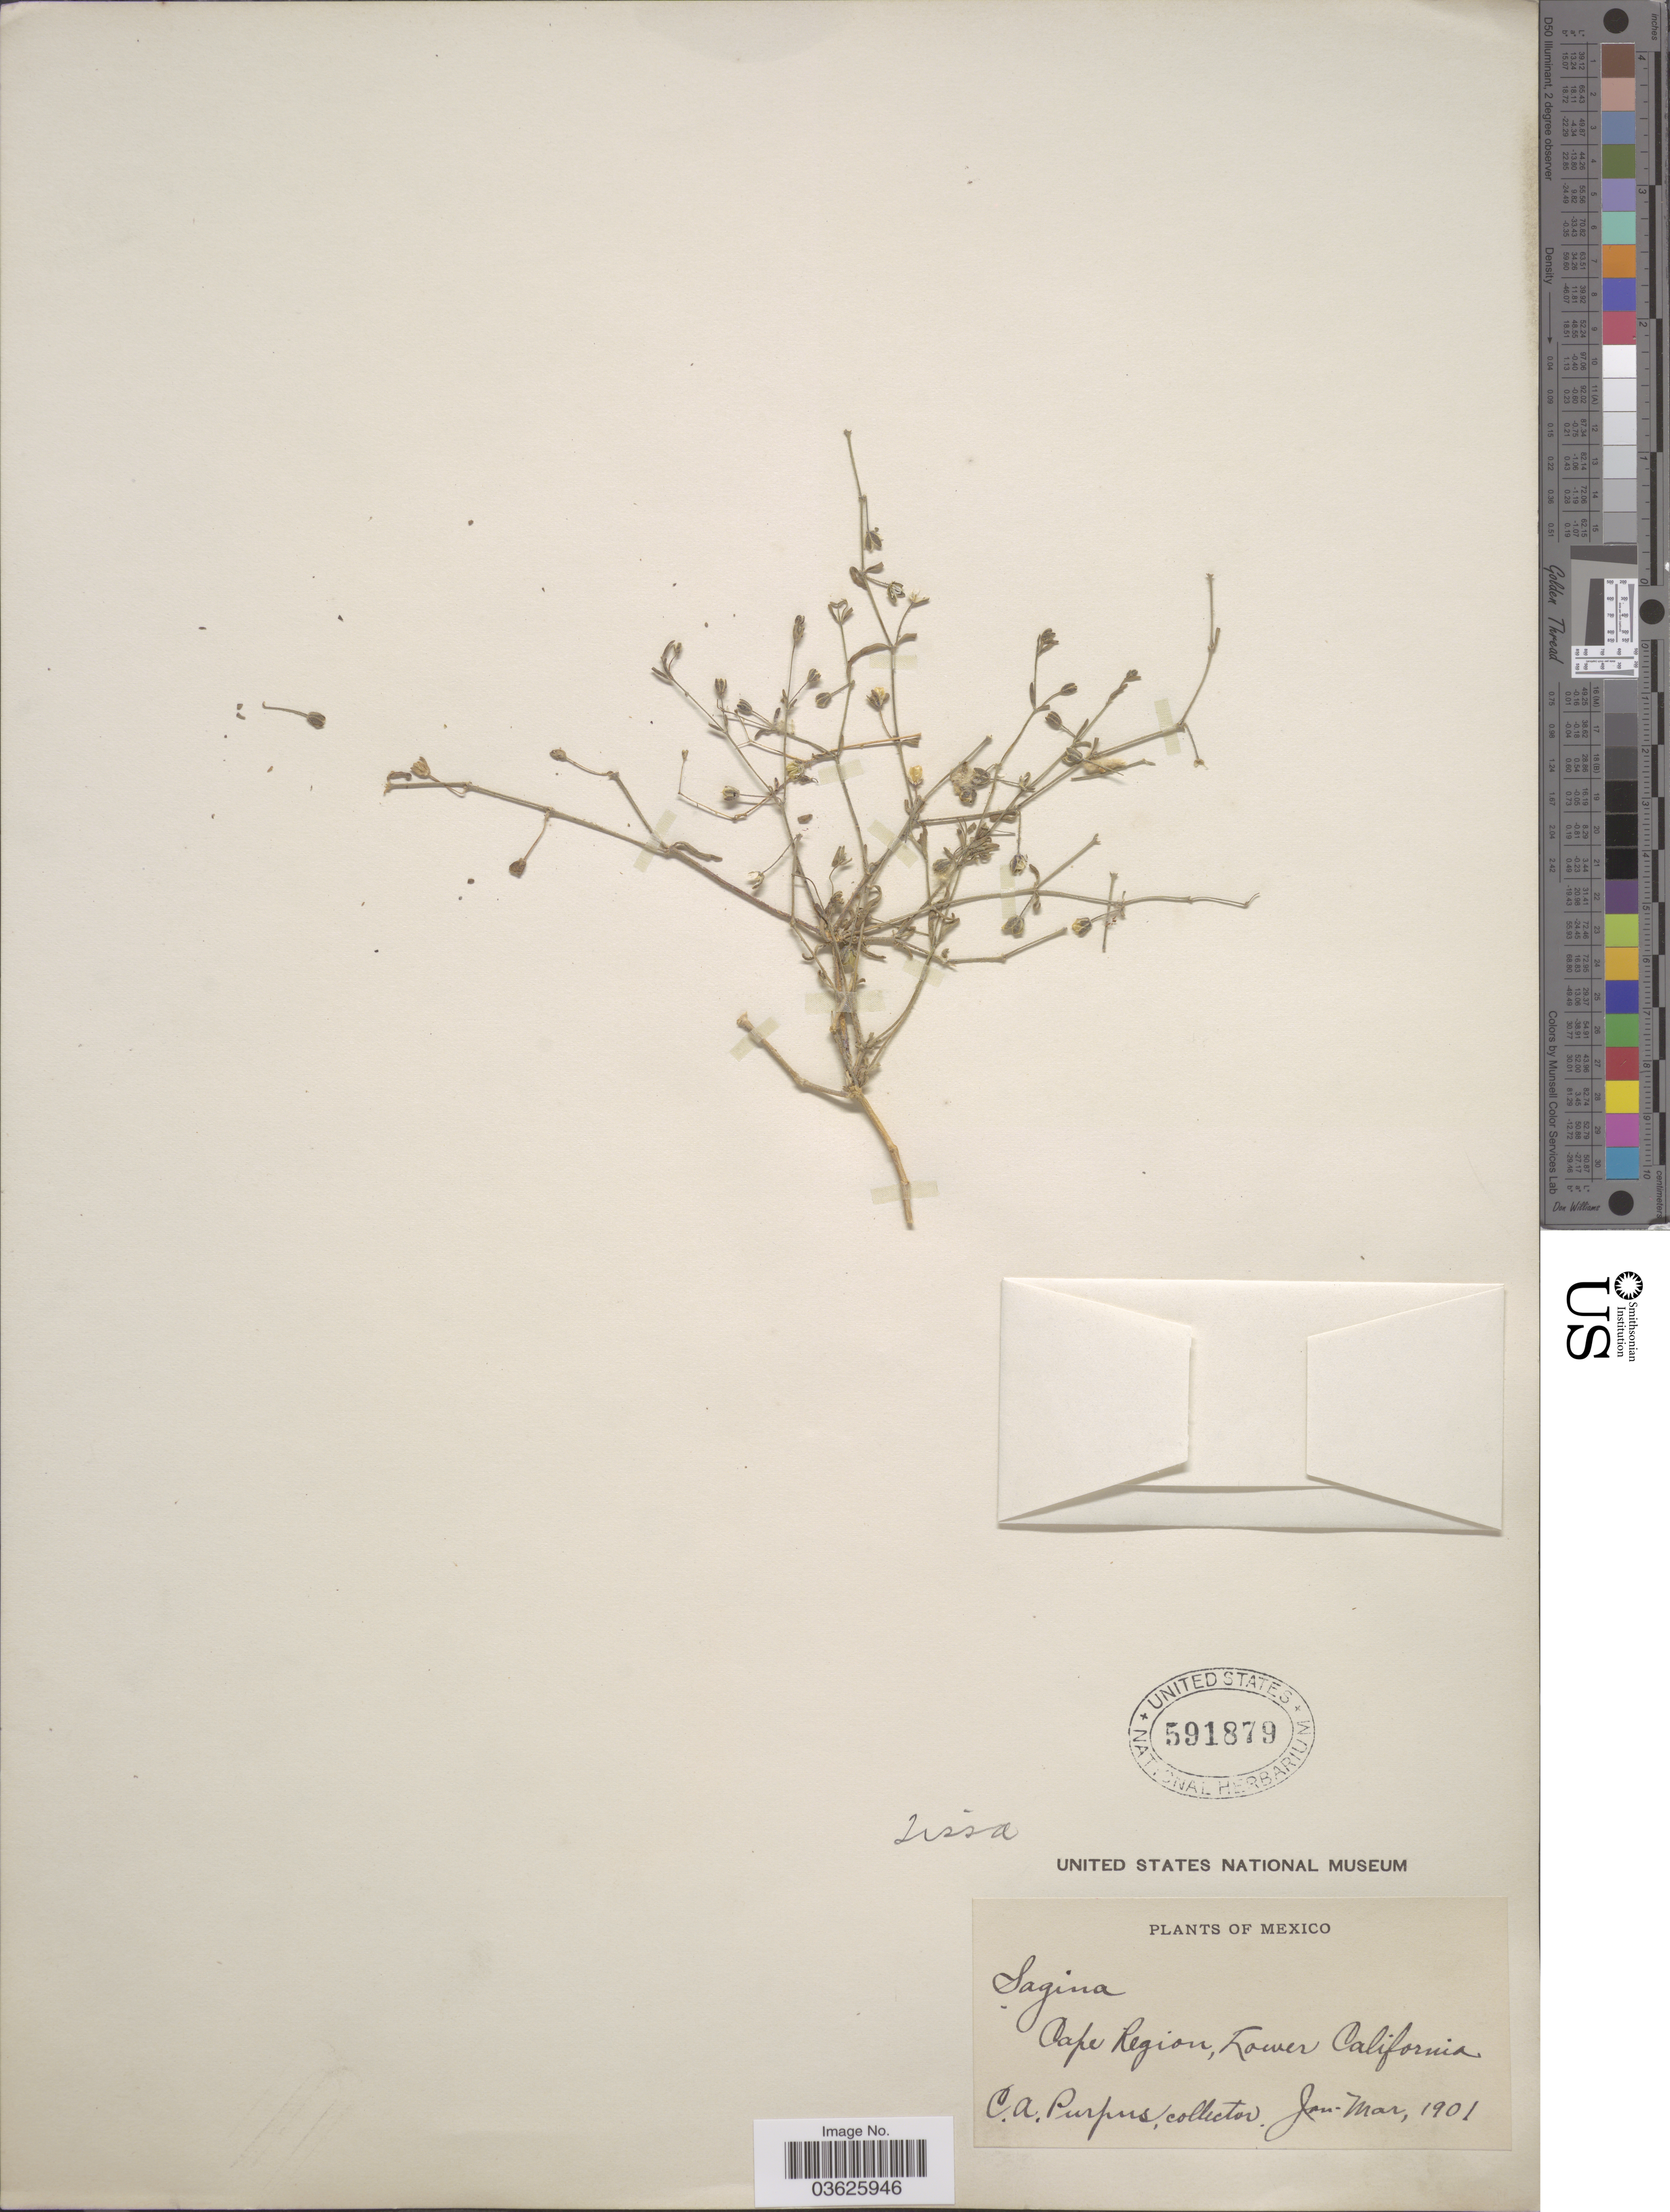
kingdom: Plantae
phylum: Tracheophyta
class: Magnoliopsida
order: Caryophyllales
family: Caryophyllaceae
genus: Tissa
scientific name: Tissa sp.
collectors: C. A. Purpus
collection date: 1901-01/1901-03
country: Mexico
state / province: Baja California Sur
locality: Cape Region, Lower California.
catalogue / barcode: US 591879